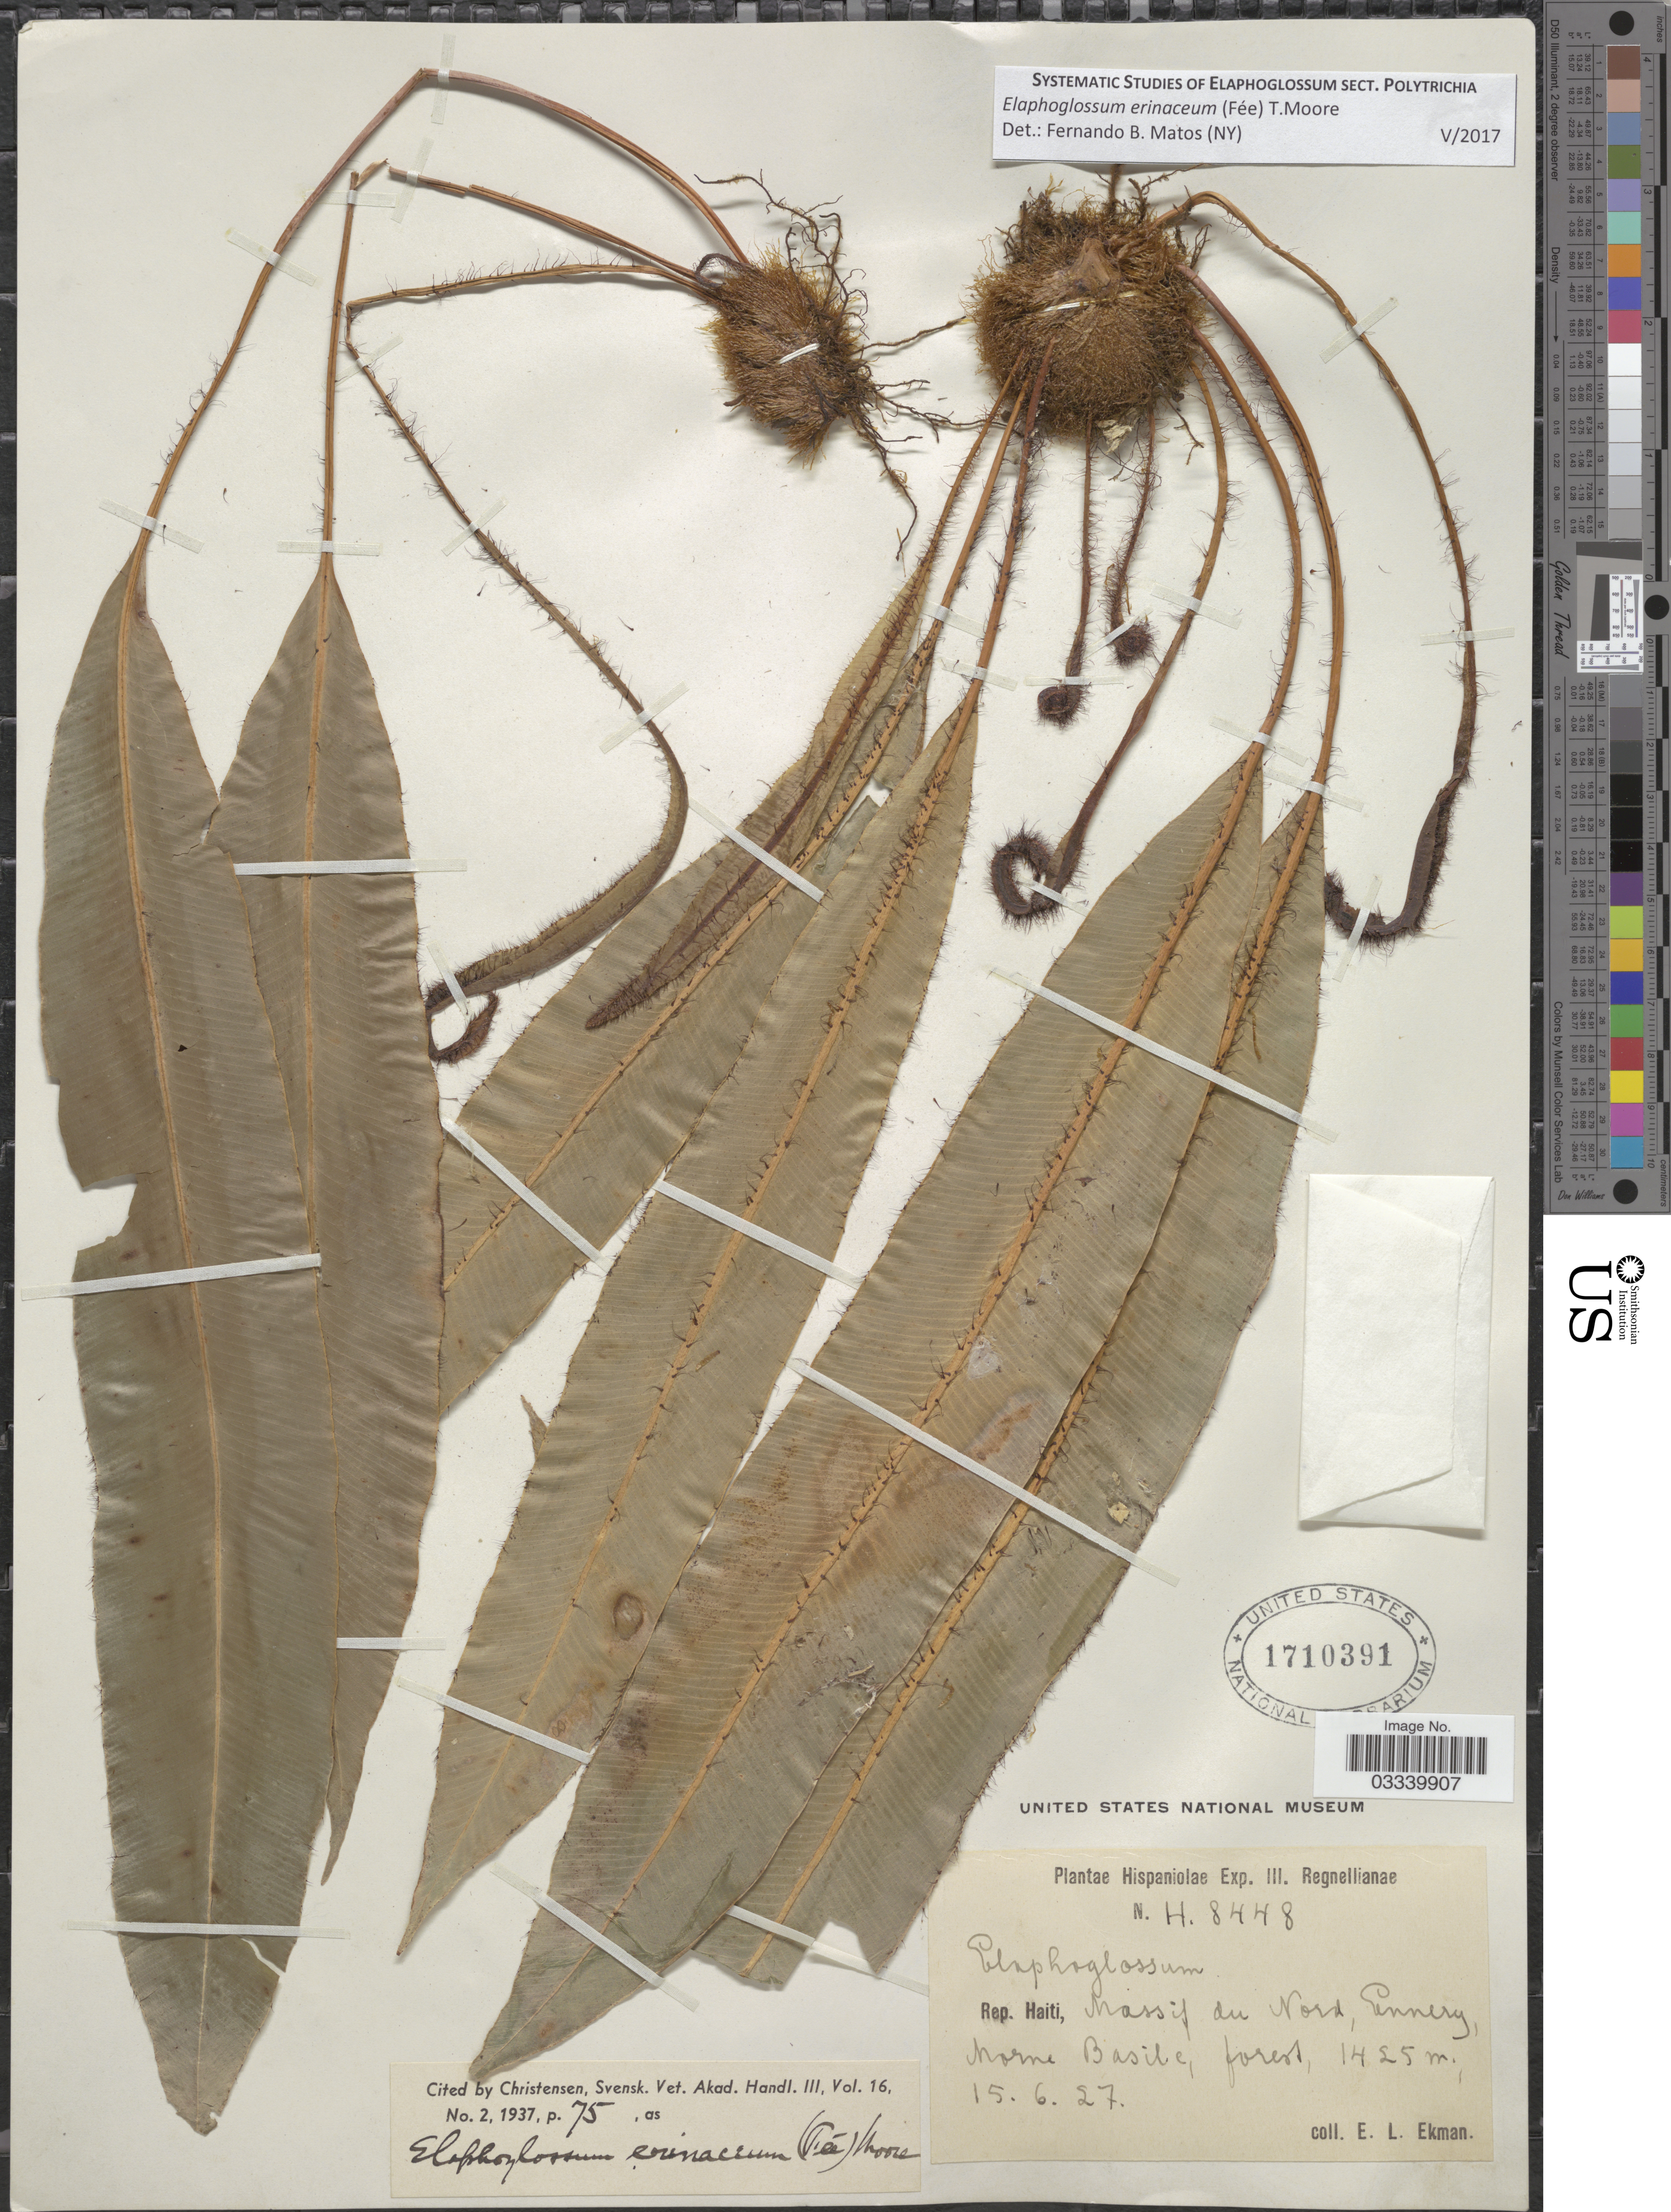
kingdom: Plantae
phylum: Tracheophyta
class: Polypodiopsida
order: Polypodiales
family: Dryopteridaceae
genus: Elaphoglossum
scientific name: Elaphoglossum erinaceum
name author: (Fée) T. Moore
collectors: E. L. Ekman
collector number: H8448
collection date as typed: Transcribed d/m/y: 15/6/27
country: Haiti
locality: Massif du Nord, Ennery, Morme Basile, forest.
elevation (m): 1425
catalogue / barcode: US 1710391